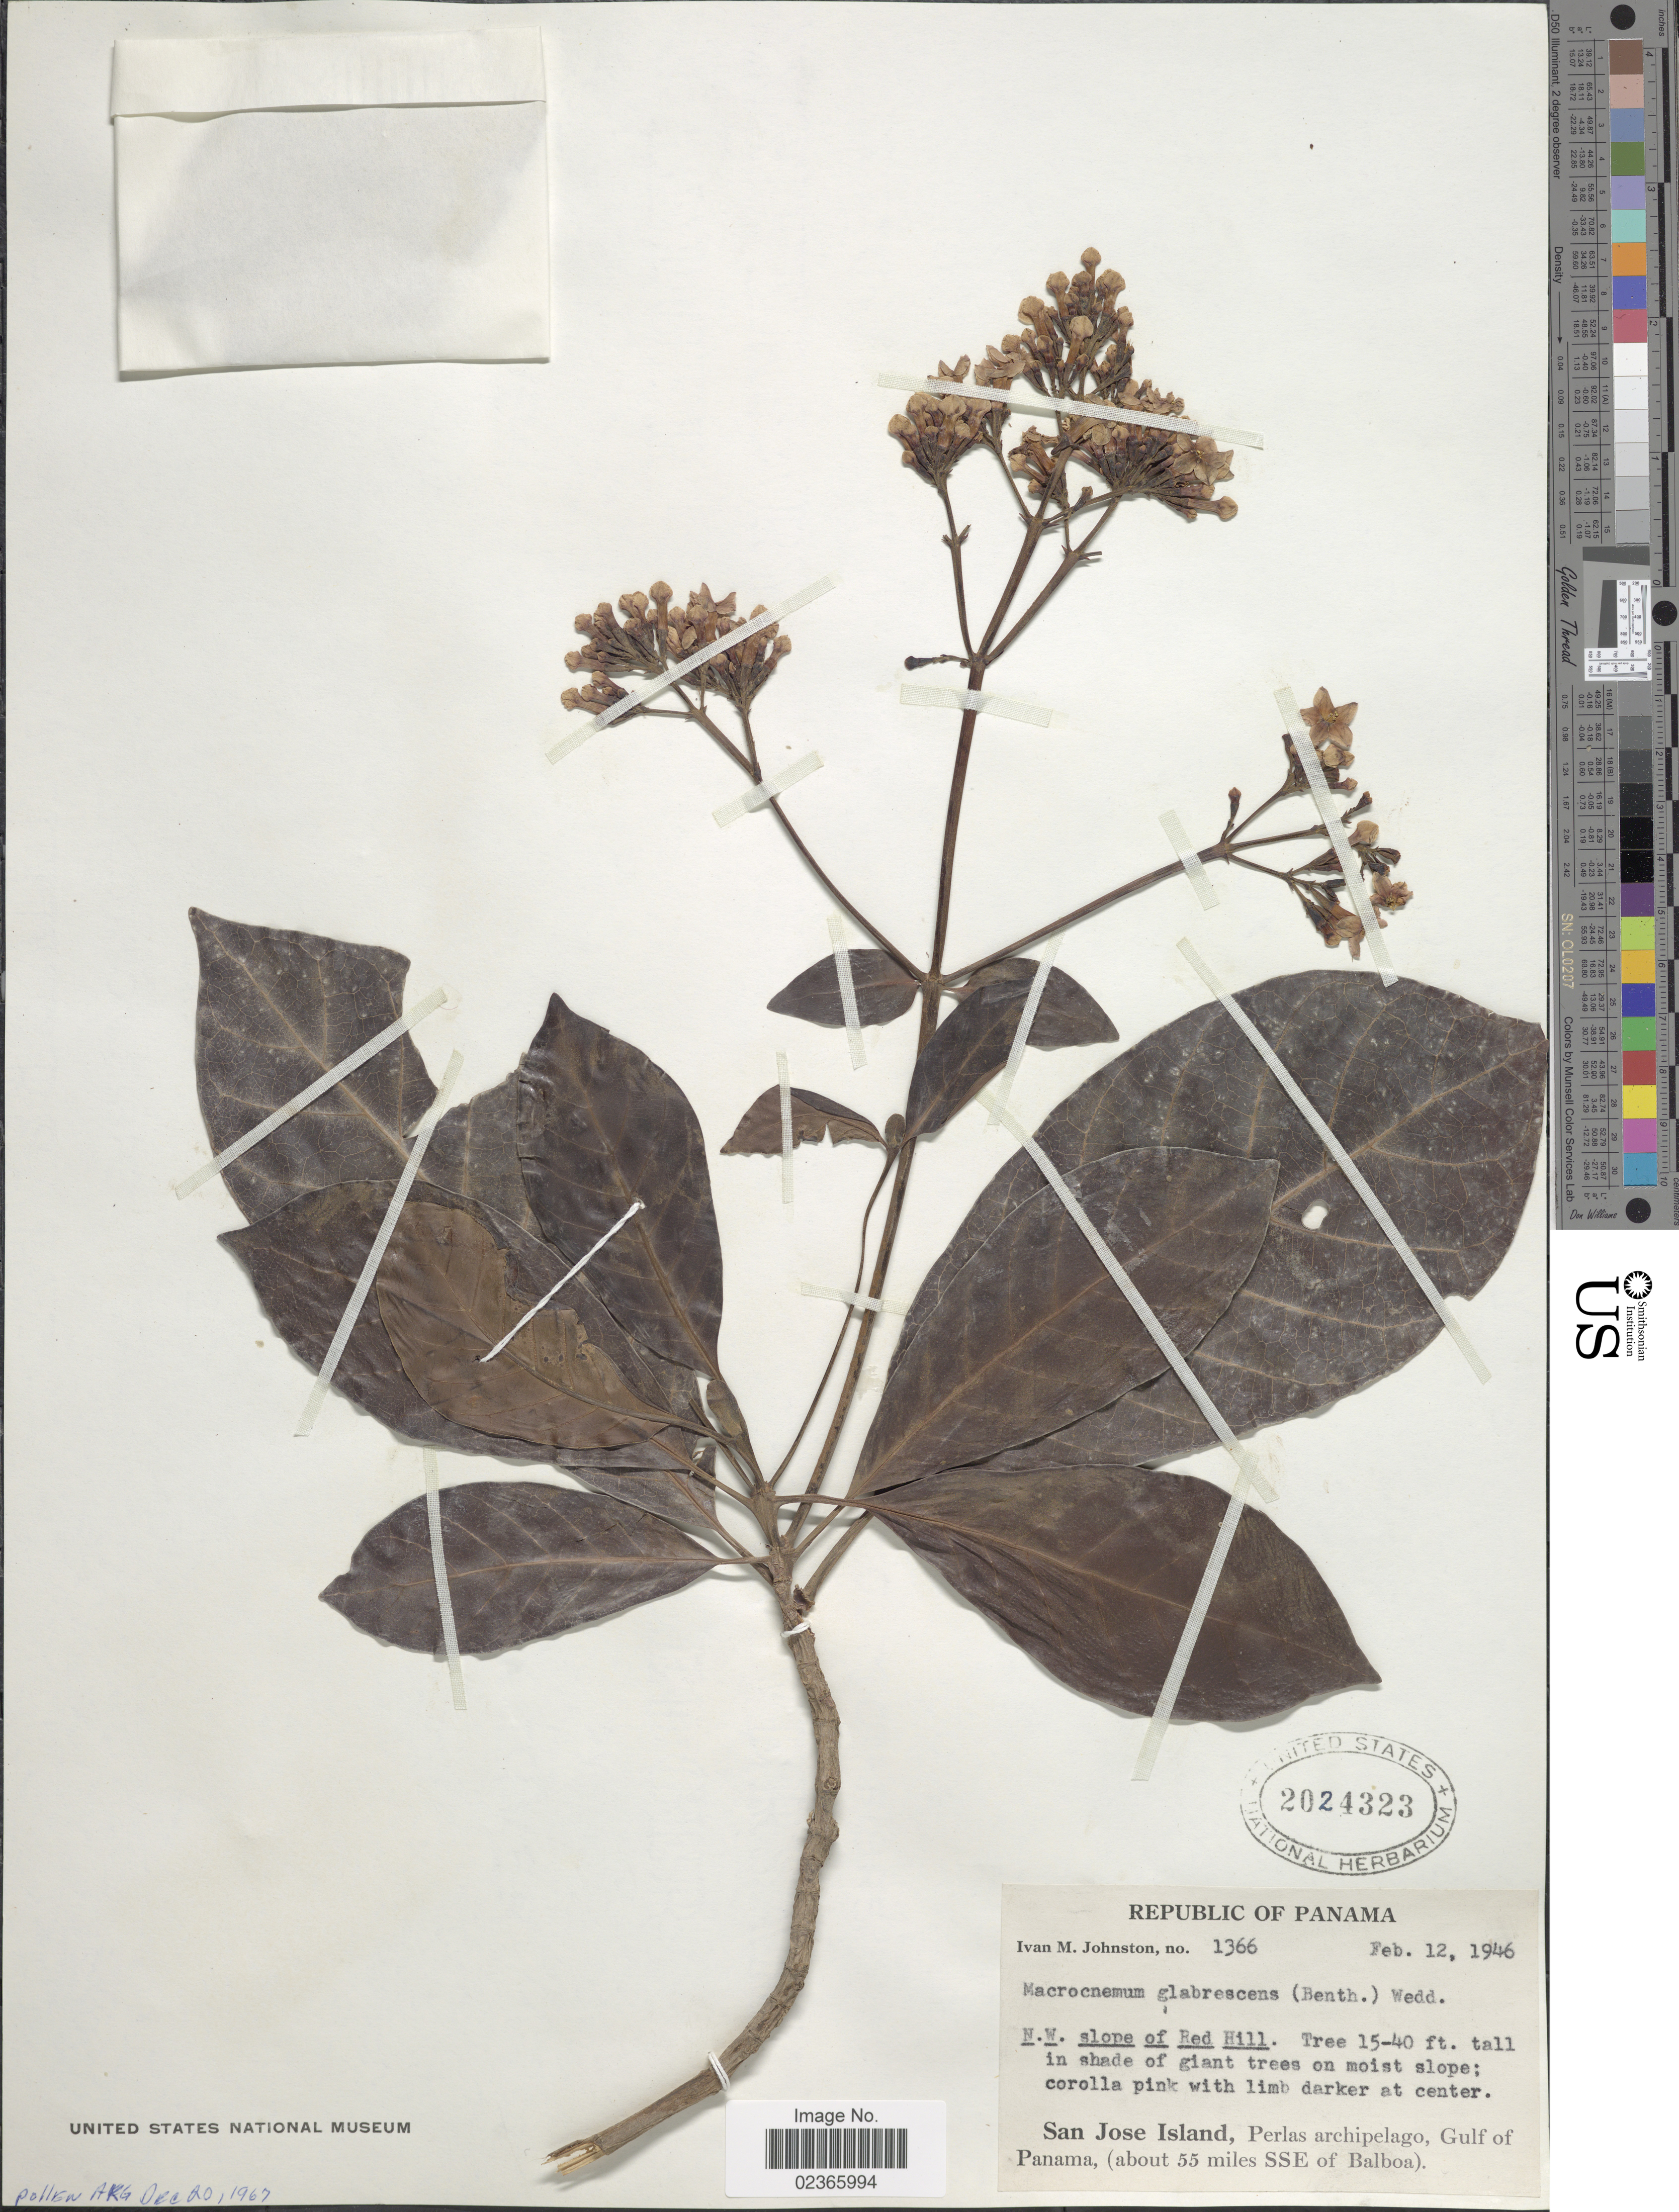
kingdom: Plantae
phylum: Tracheophyta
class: Magnoliopsida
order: Gentianales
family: Rubiaceae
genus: Macrocnemum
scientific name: Macrocnemum glabrescens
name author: (Benth.) Wedd.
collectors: I.M. Johnston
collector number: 1366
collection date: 1946-02-12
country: Panama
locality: Republic of Panama. San Jose Island. Perlas archipelago, Gulf of Panama, (about 55 miles SSE of Balboa).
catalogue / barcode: US 2024323